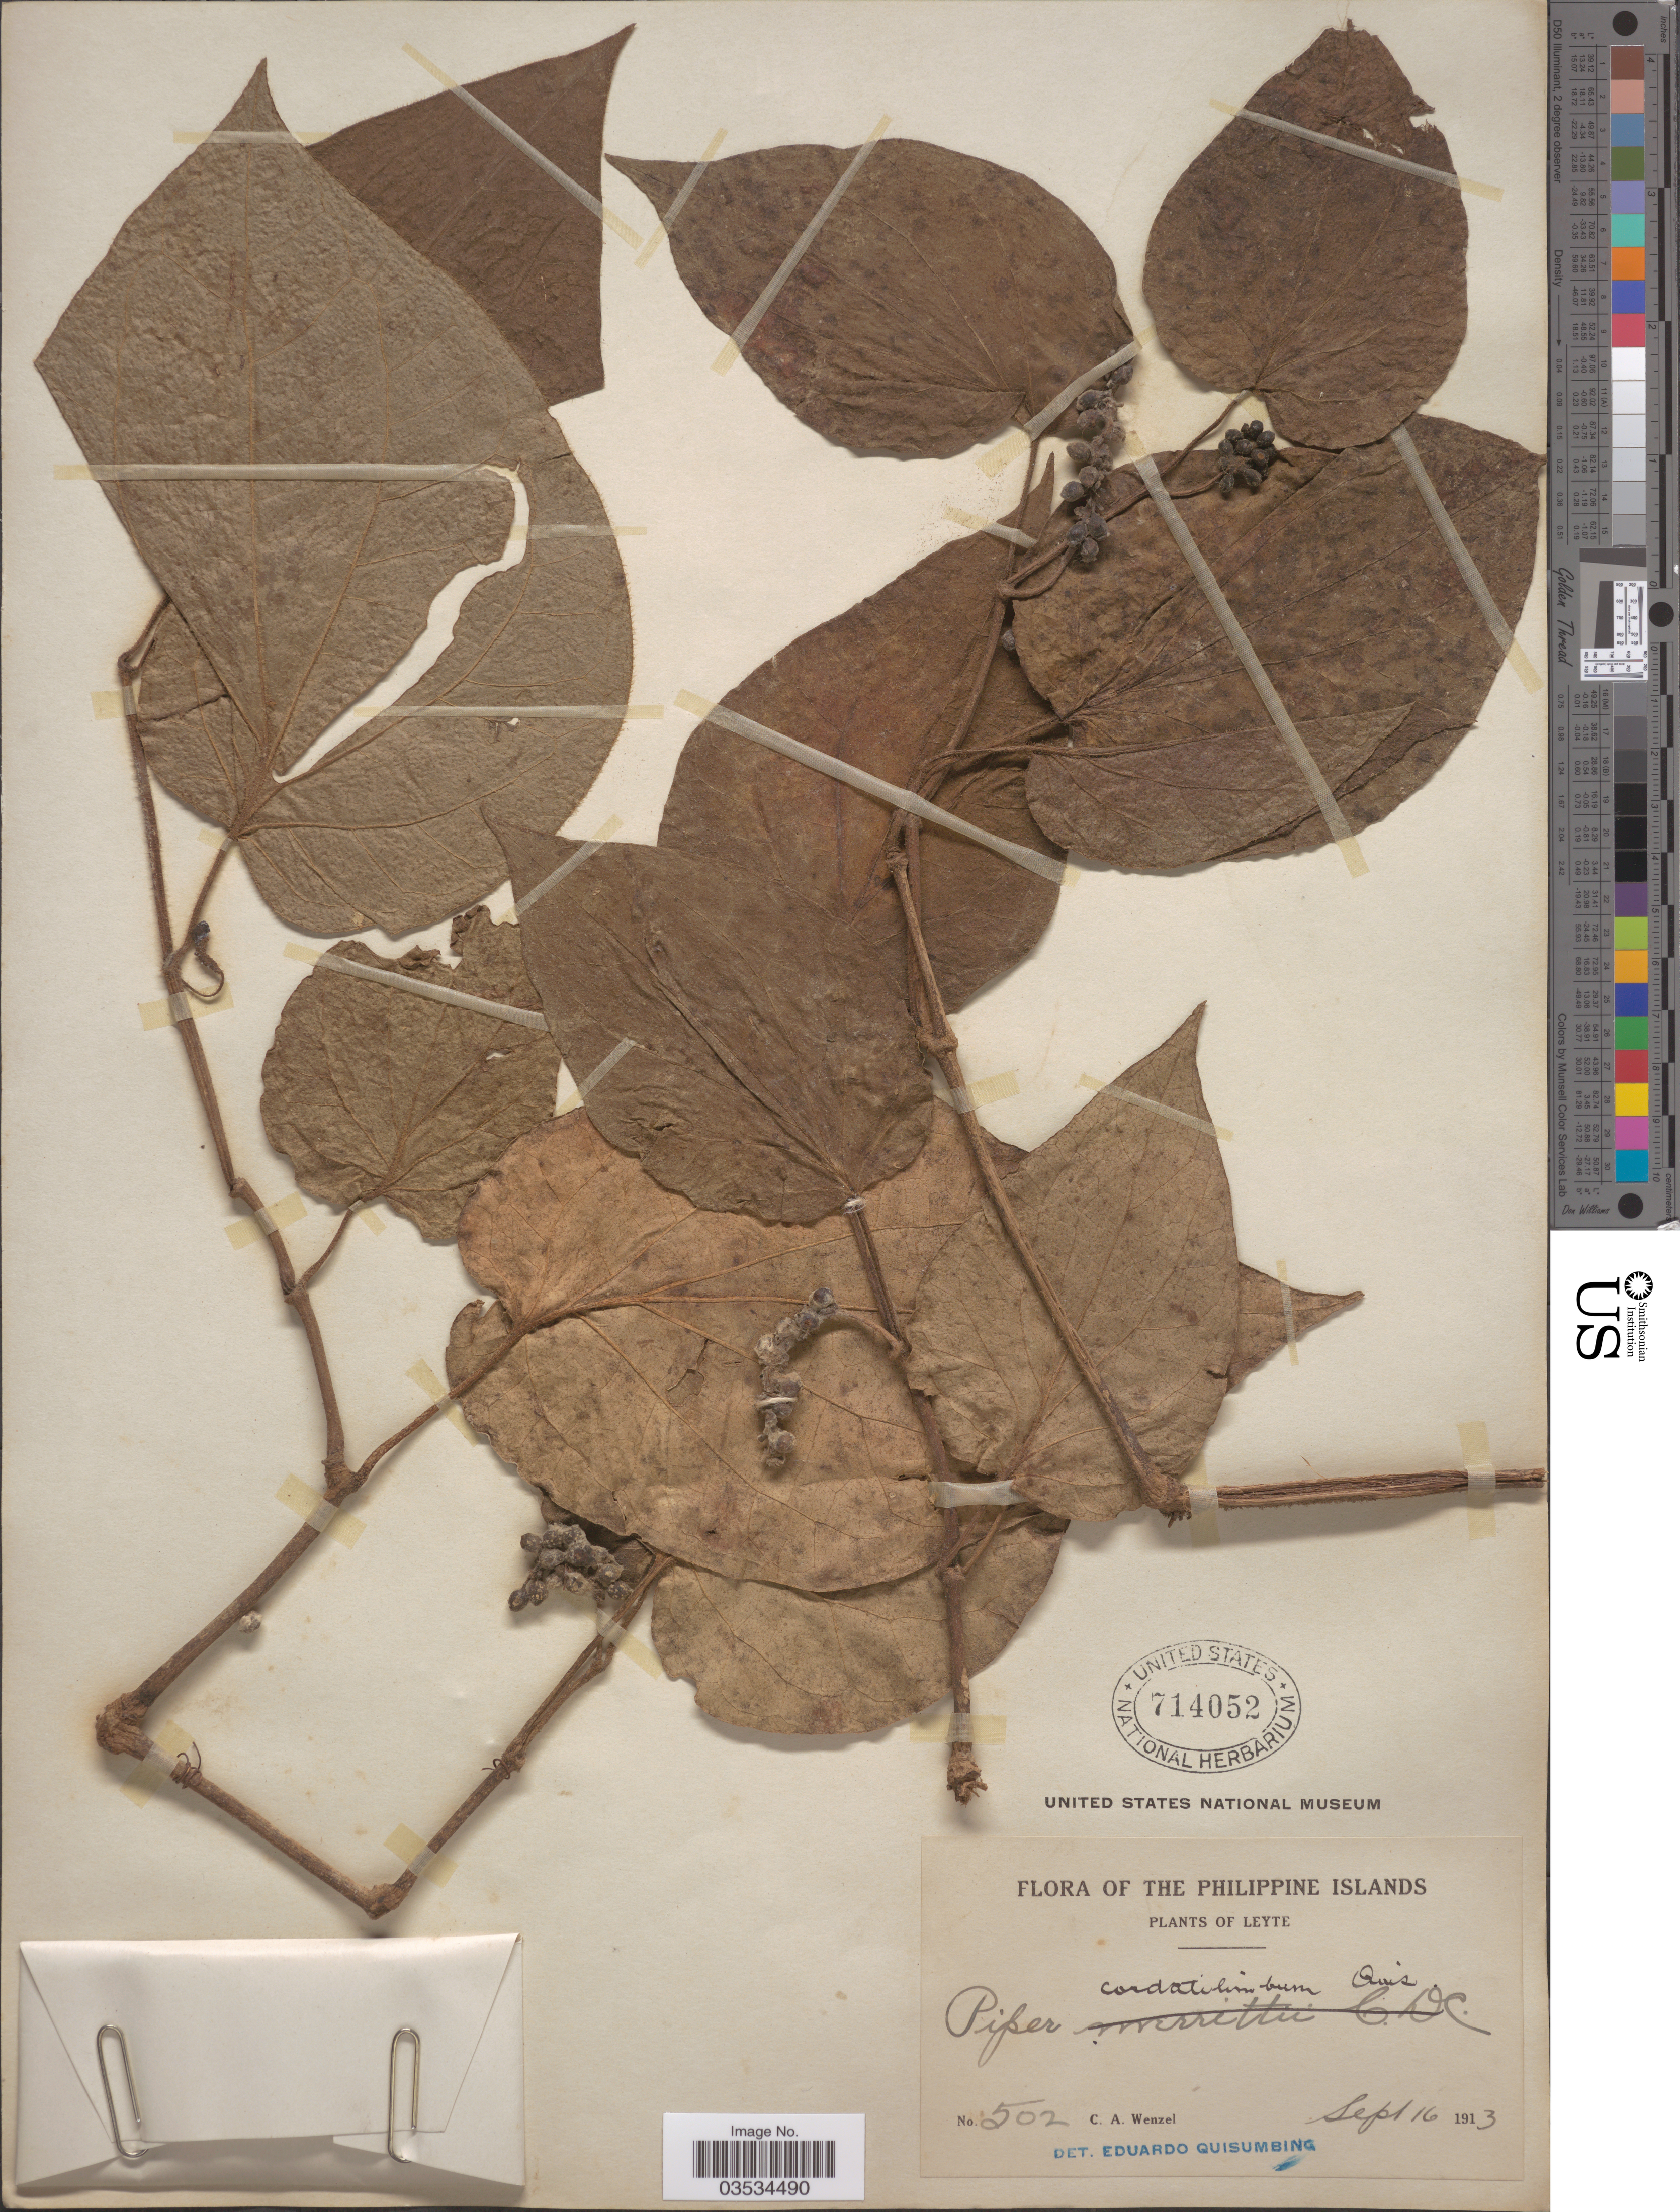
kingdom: Plantae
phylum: Tracheophyta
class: Magnoliopsida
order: Piperales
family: Piperaceae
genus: Piper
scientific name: Piper cordatilimbum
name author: Quisumb.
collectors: C. Wenzel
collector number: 502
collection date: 1913-09-16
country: Philippines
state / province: Eastern Visayas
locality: The Philippine Islands. Leyte.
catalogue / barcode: US 714052